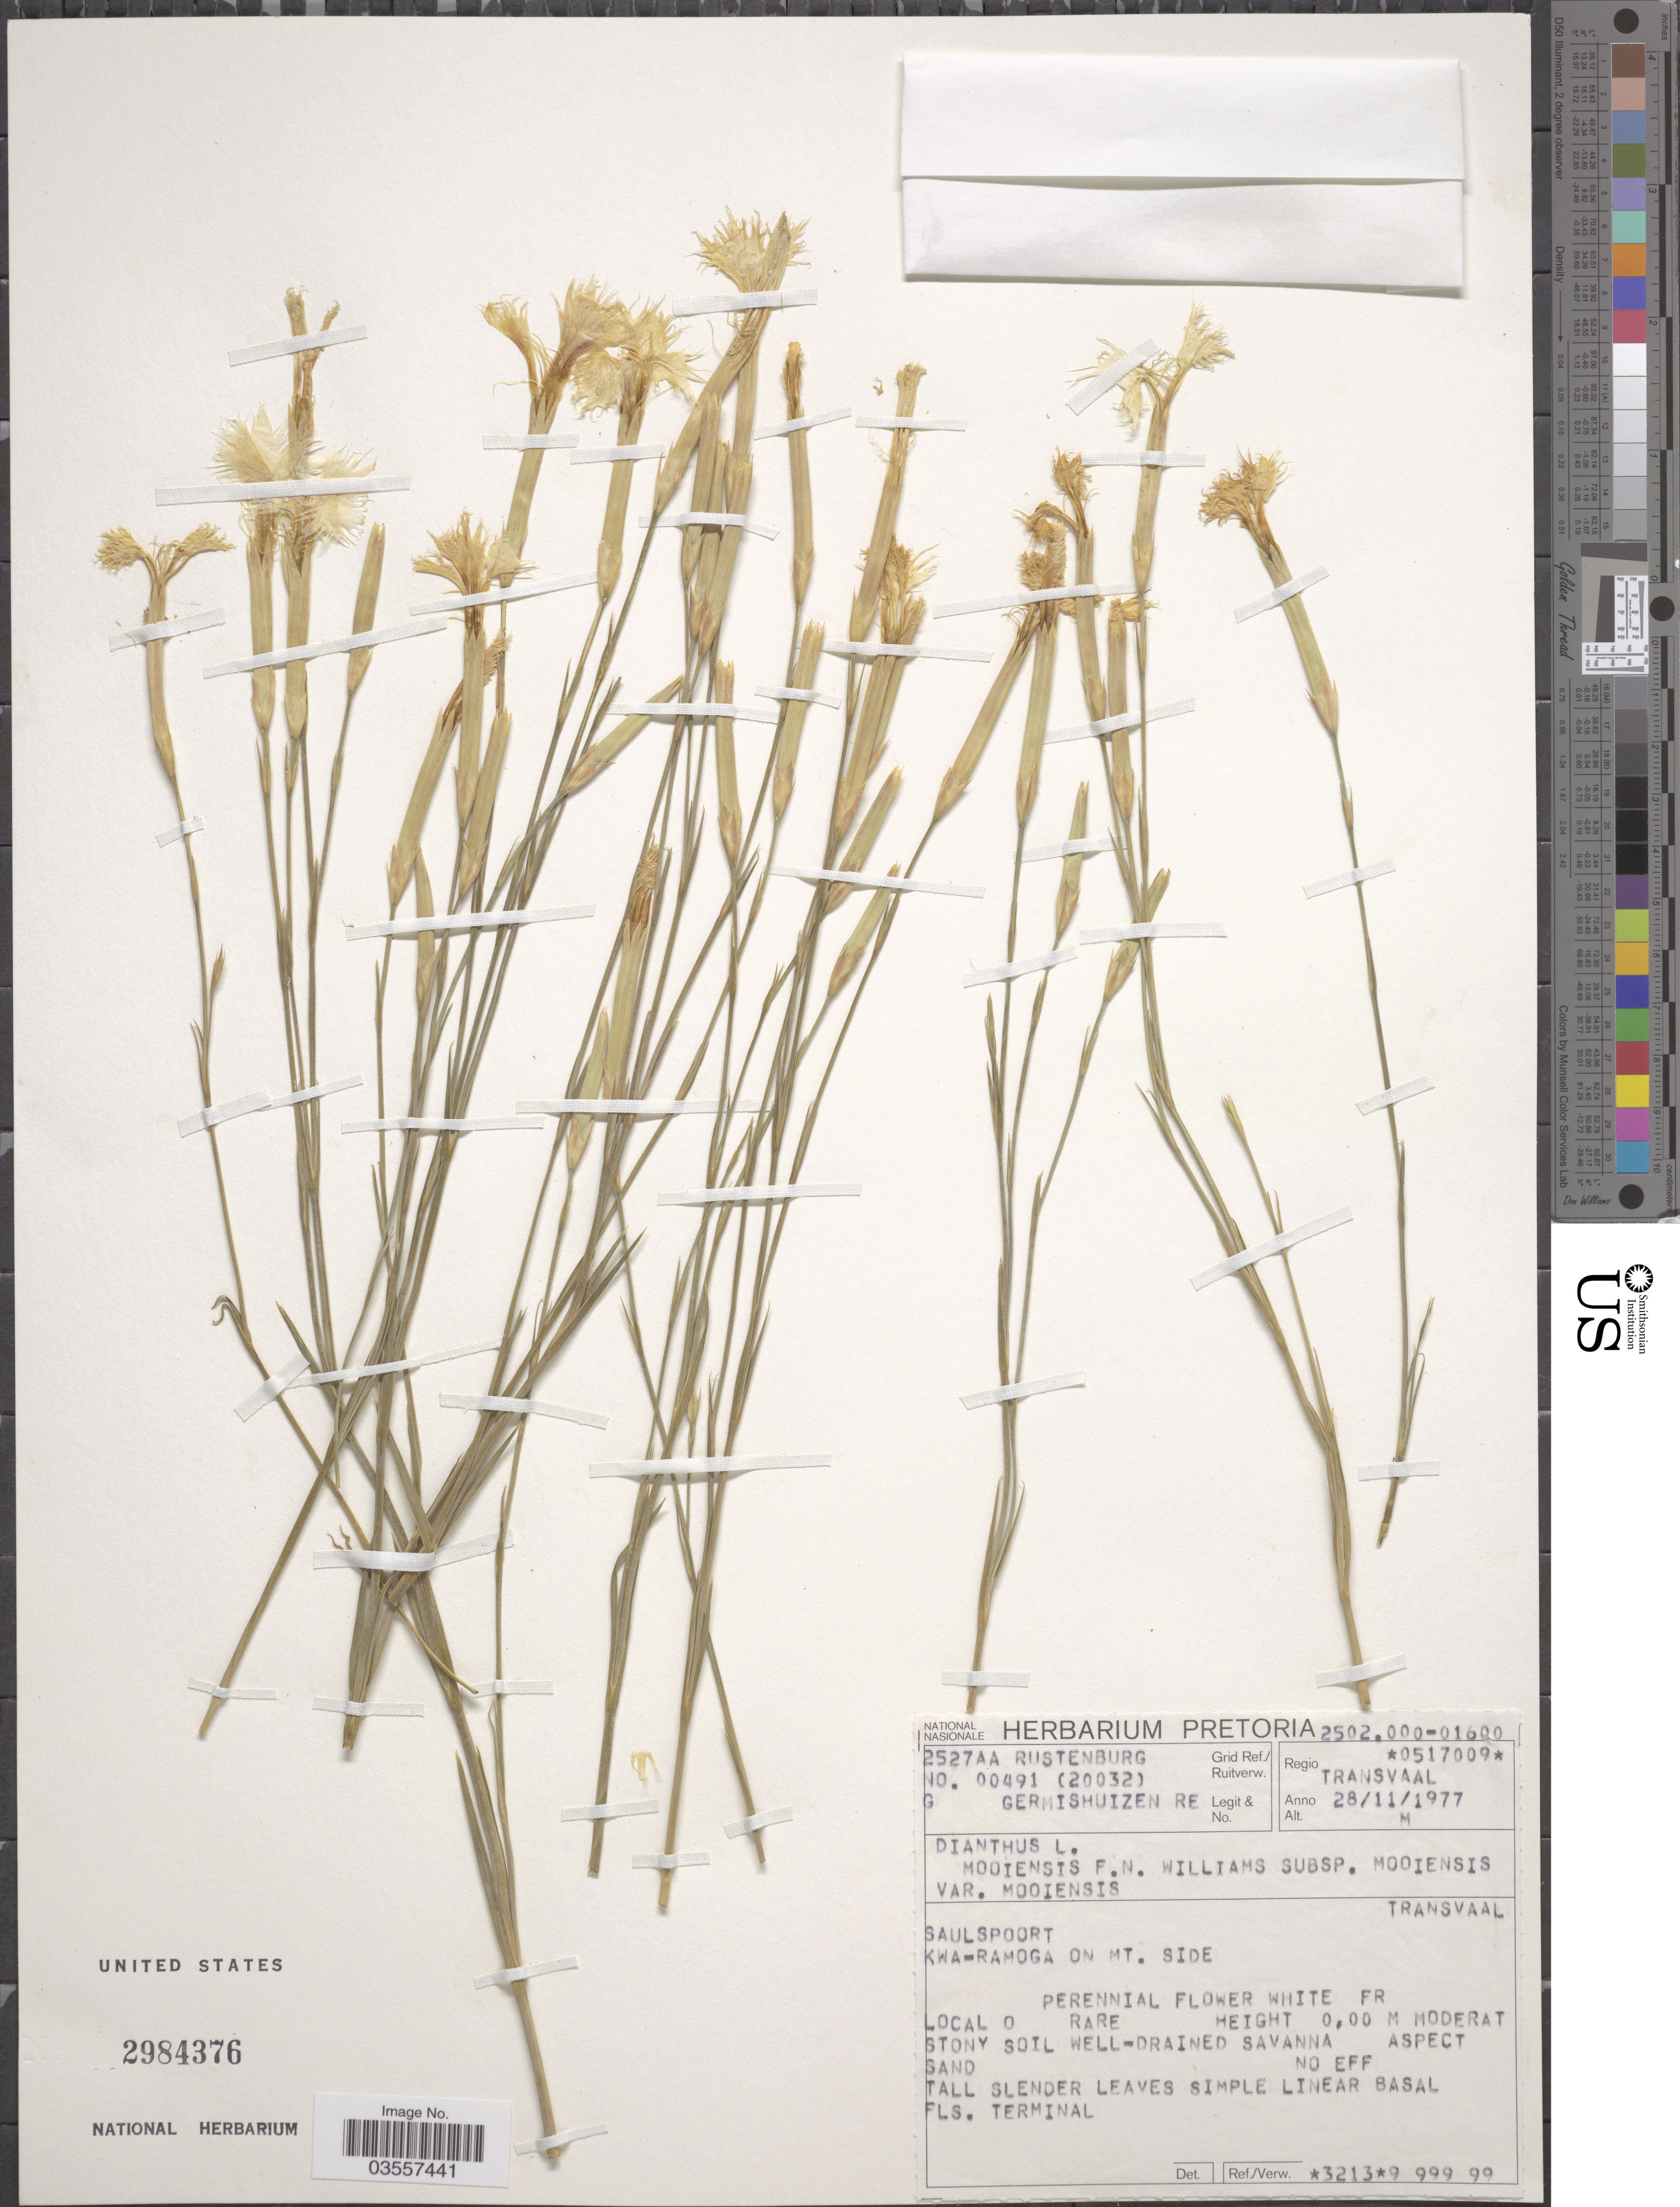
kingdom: Plantae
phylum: Tracheophyta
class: Magnoliopsida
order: Caryophyllales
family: Caryophyllaceae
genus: Dianthus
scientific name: Dianthus mooiensis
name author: B.S. Williams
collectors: G. Germishuizen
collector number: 00491 (20032)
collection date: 1977-11-28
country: South Africa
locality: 2527AA Rustenburg Grid Ref./ Ruitverw. Regio Transvaal. Saulspoort. Kwa-Ramoga on Mt. side.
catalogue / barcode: US 2984376